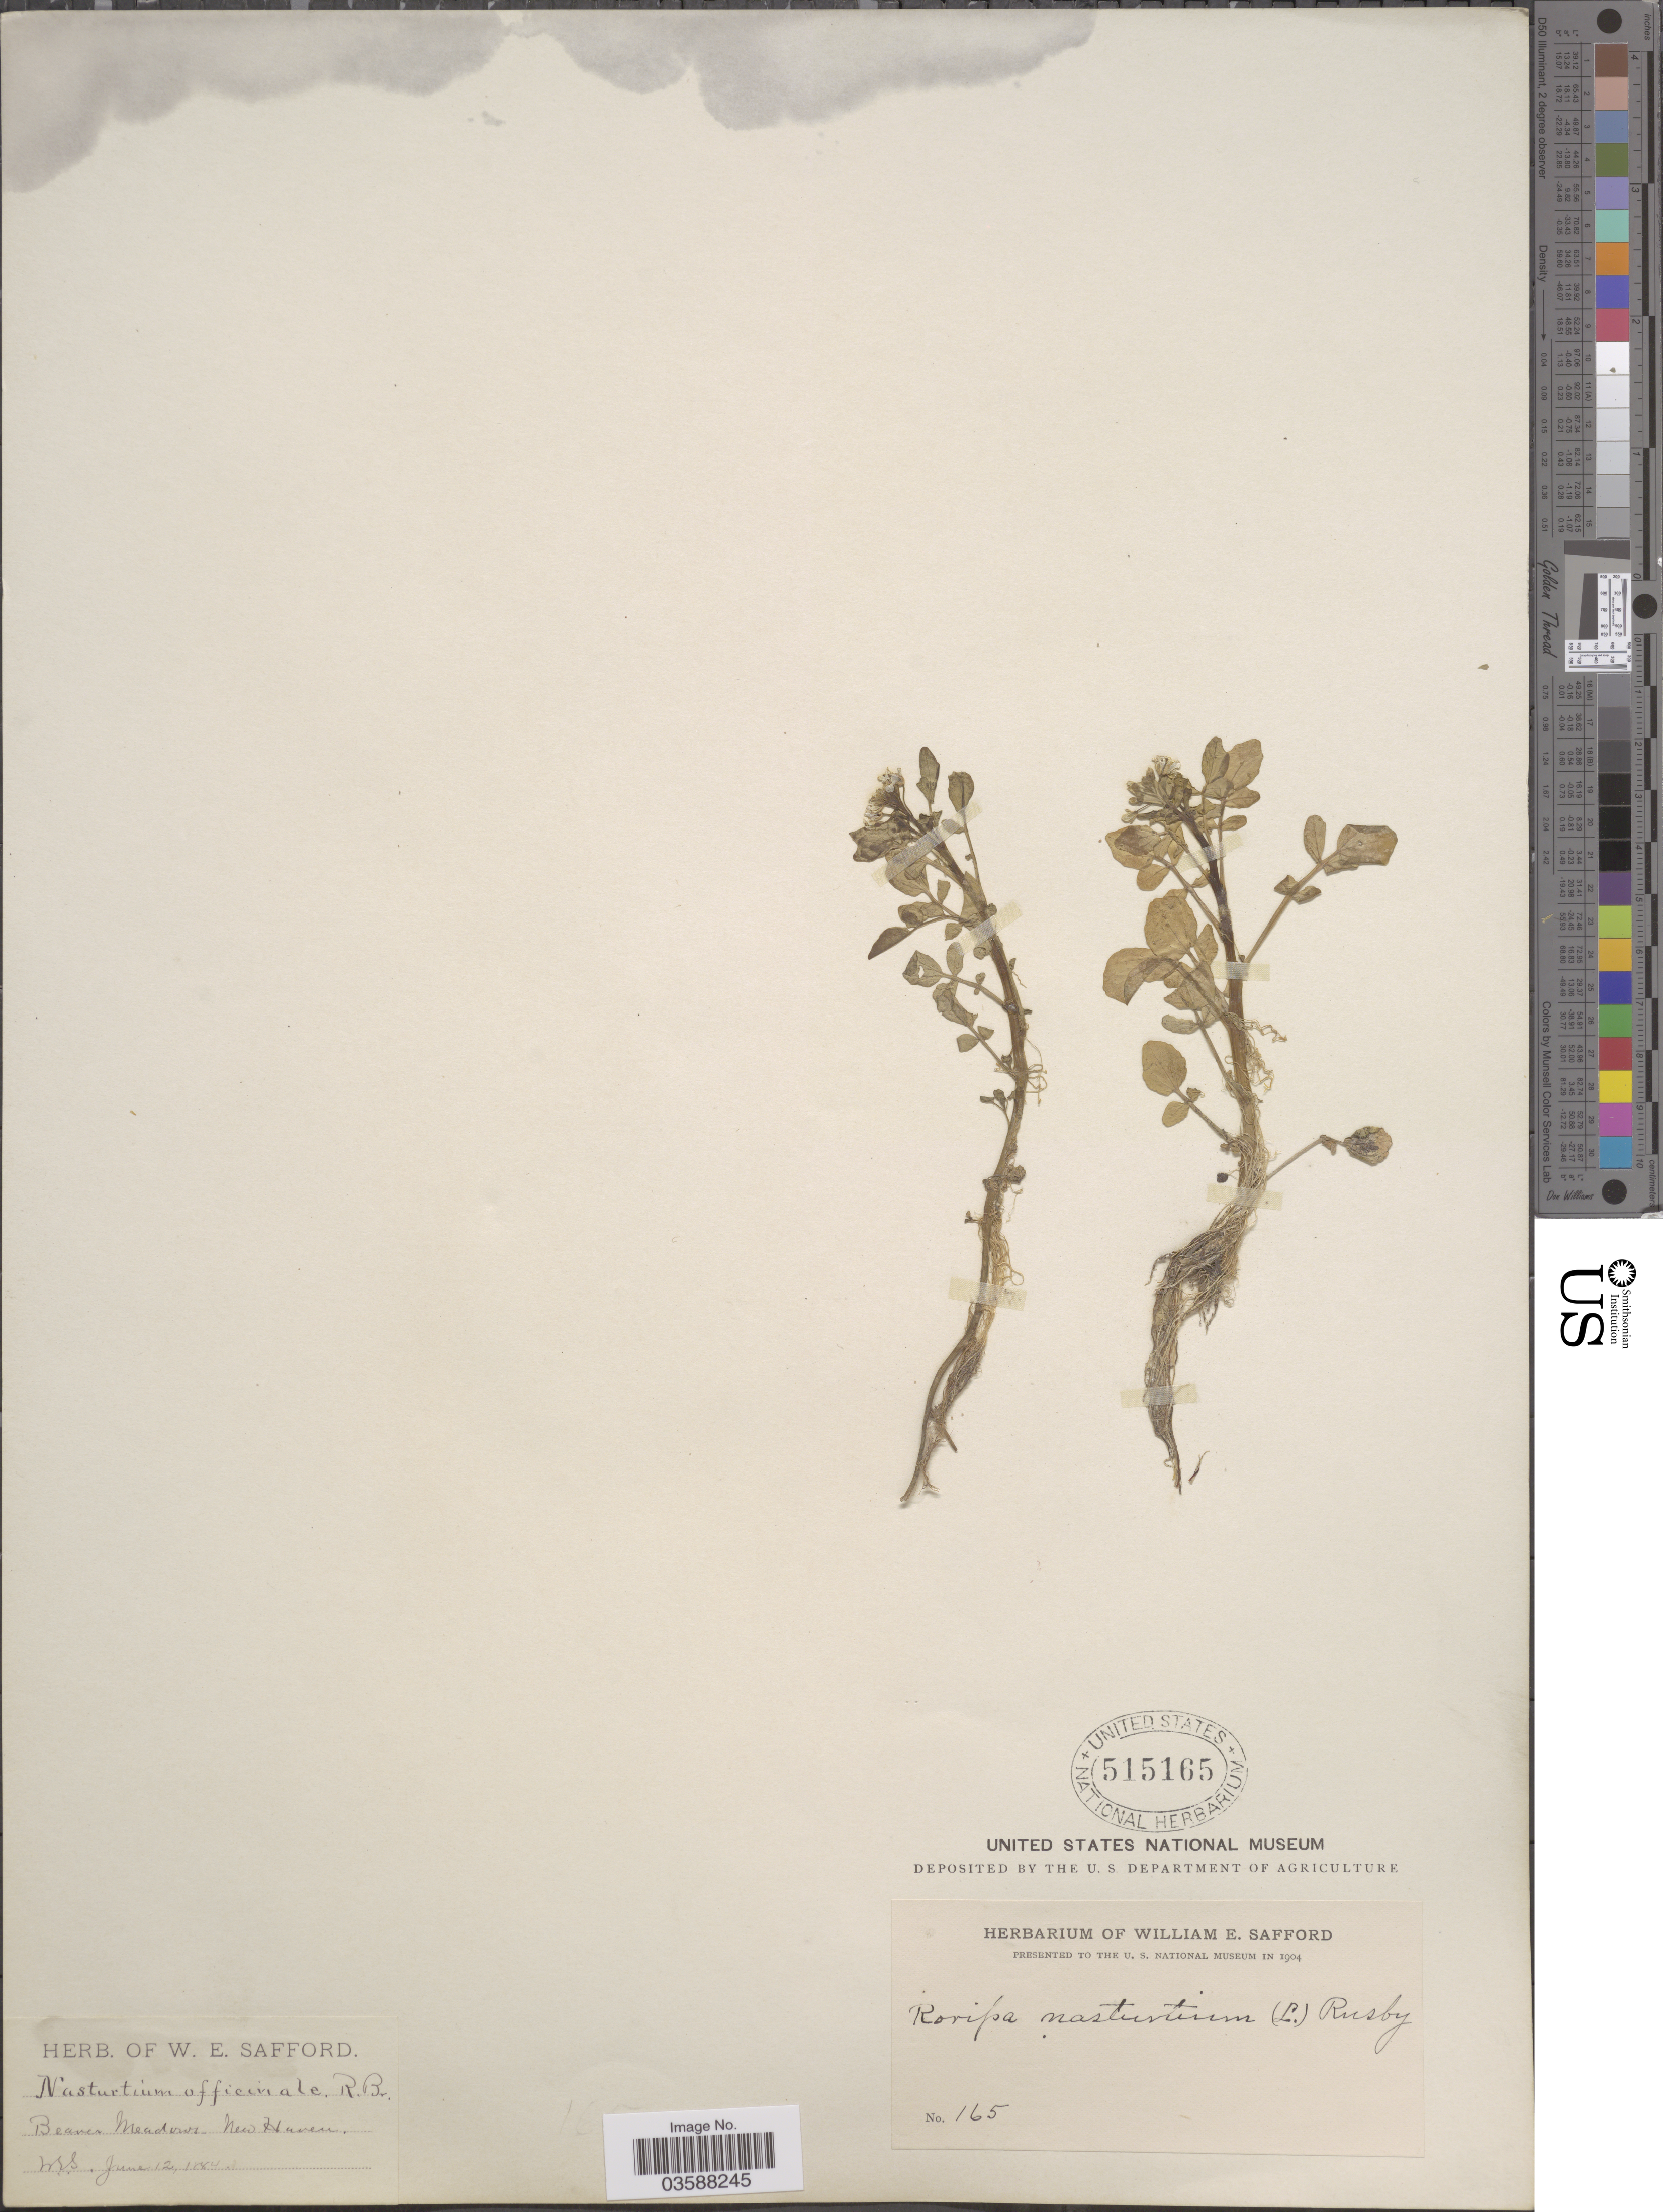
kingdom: Plantae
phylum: Tracheophyta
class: Magnoliopsida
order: Brassicales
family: Brassicaceae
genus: Nasturtium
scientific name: Nasturtium officinale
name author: R. Br.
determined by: Strong, M. T., (US), Smithsonian Institution - National Museum of Natural History (UNITED STATES)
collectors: W. E. Safford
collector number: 165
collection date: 1884-06-12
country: United States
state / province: Connecticut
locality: Beaver Meadows, New Haven.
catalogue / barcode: US 515165